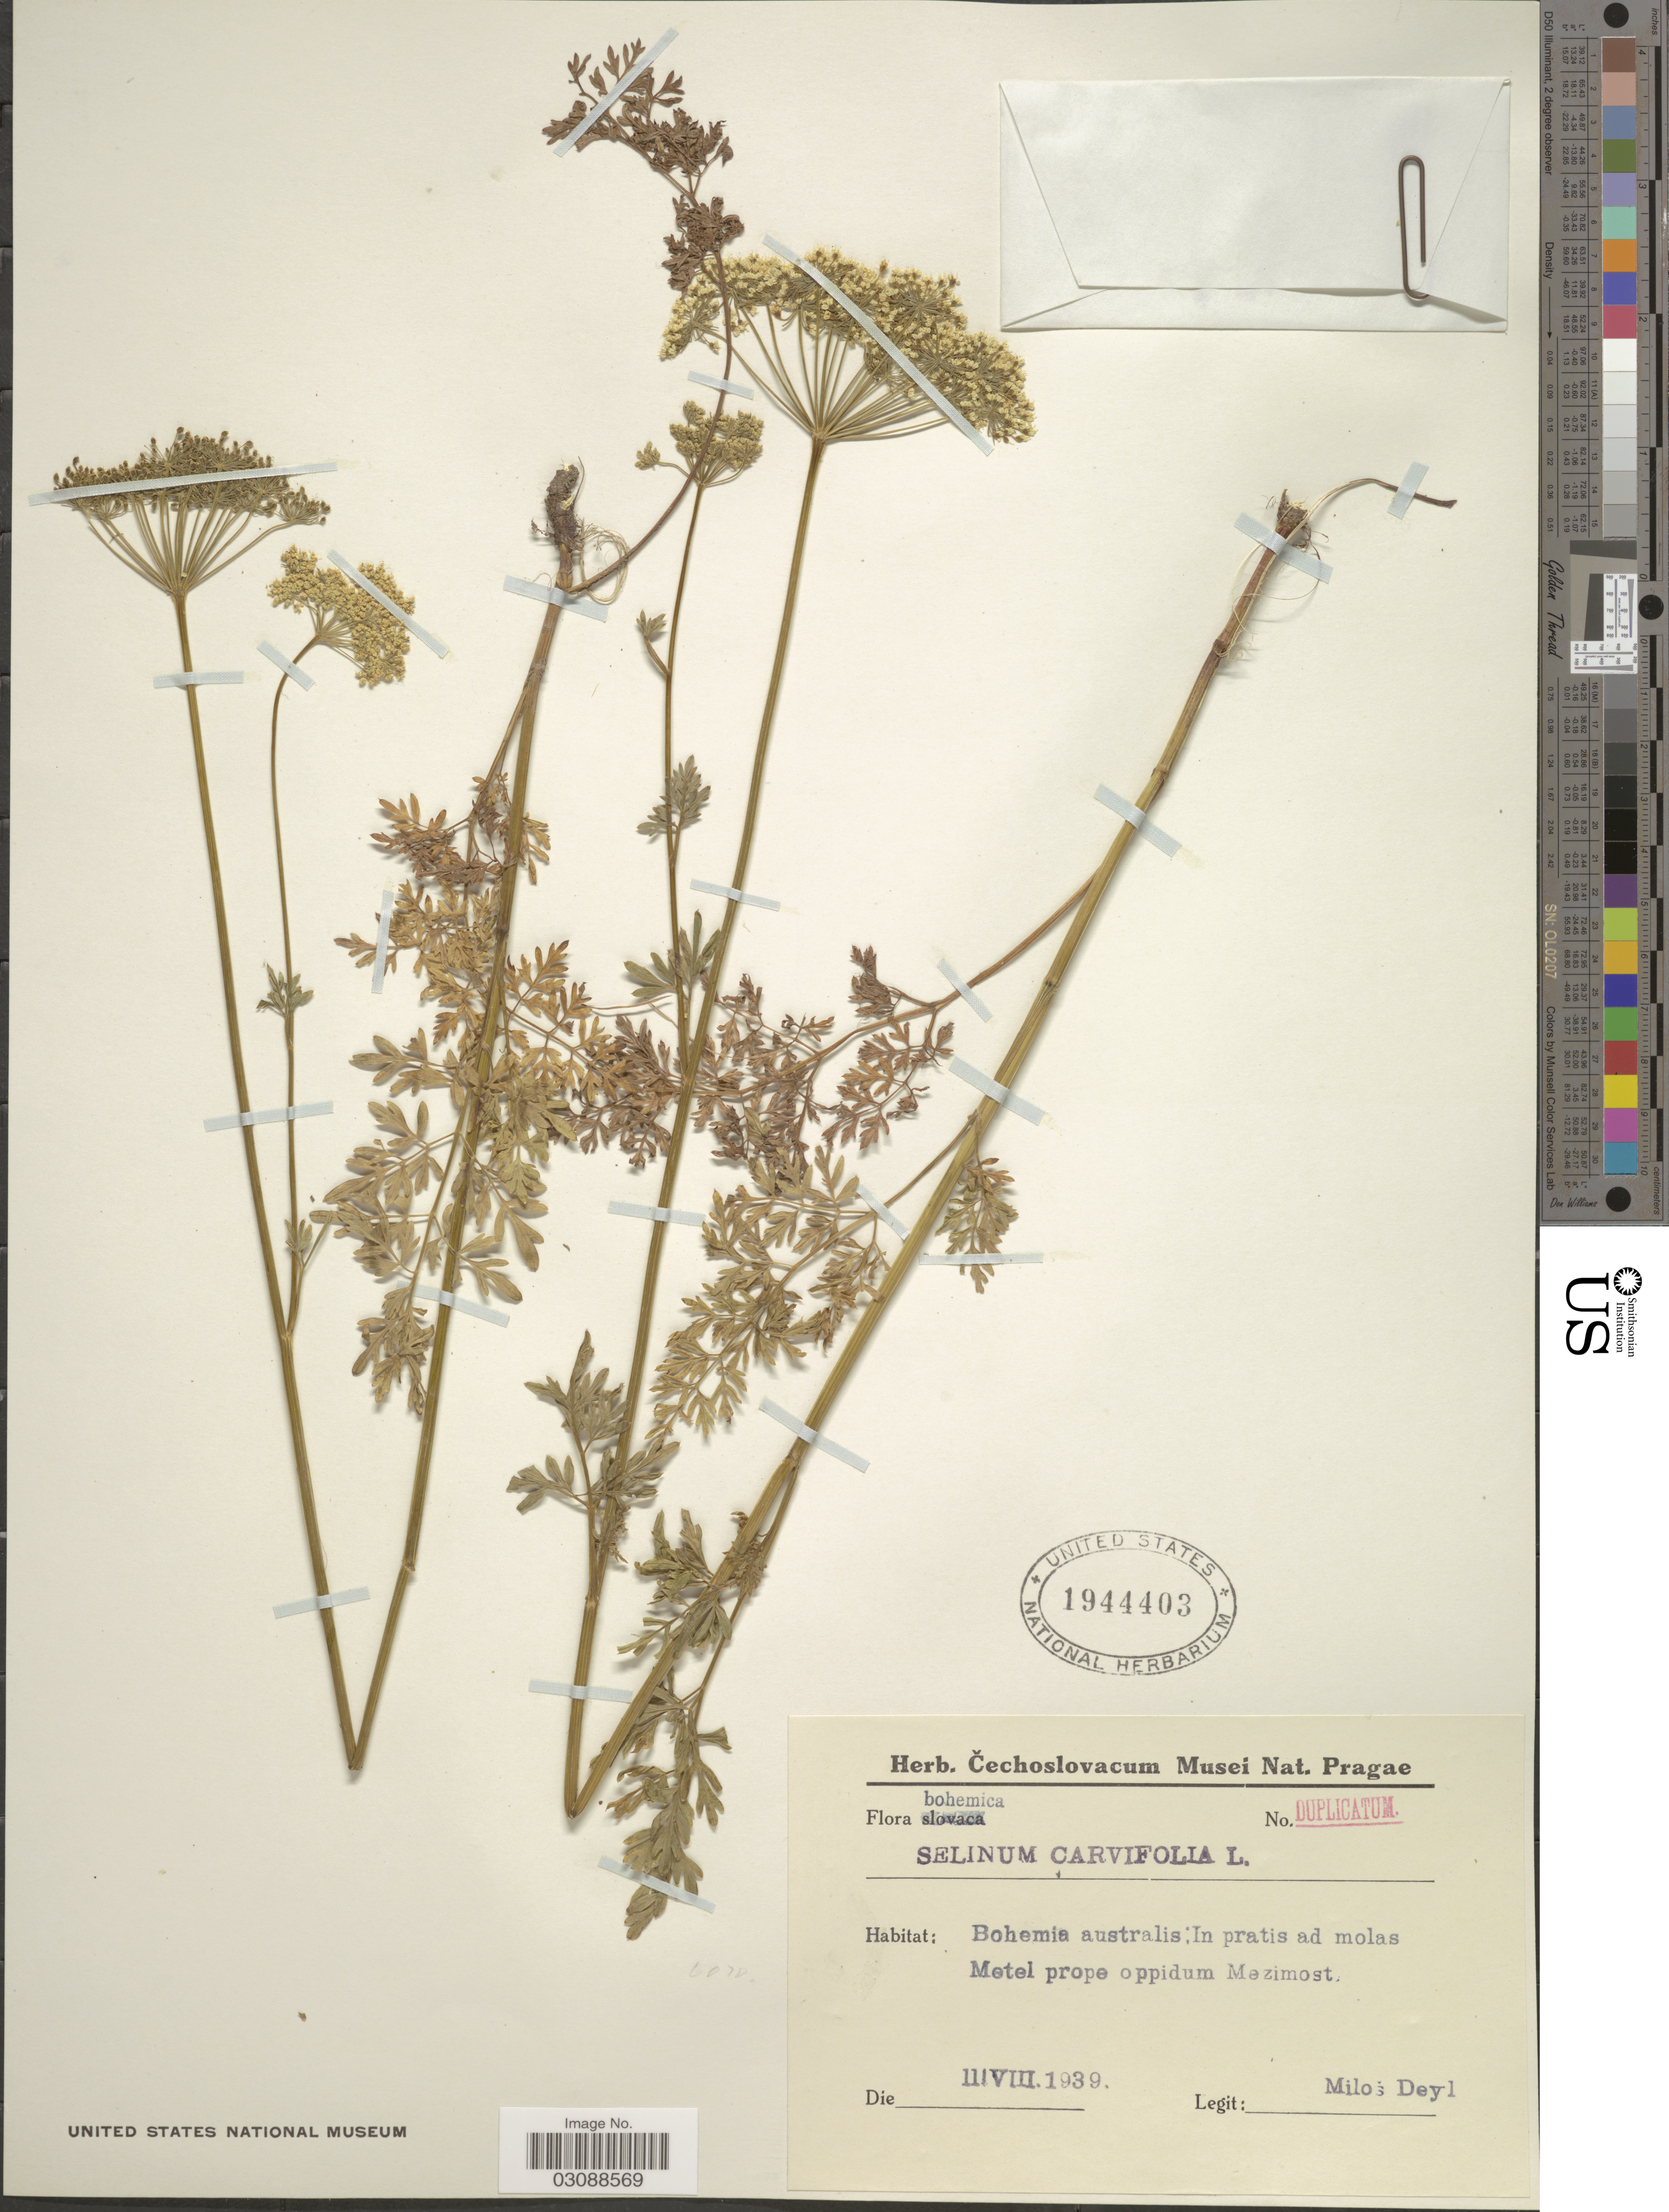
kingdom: Plantae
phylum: Tracheophyta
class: Magnoliopsida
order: Apiales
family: Apiaceae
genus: Selinum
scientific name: Selinum carvifolia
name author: (L.) L.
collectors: M. Deyl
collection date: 1939-08-11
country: Czechia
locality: Bohemia australis: In pratis ad molas Metel prope oppidum Mezimost.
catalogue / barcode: US 1944403